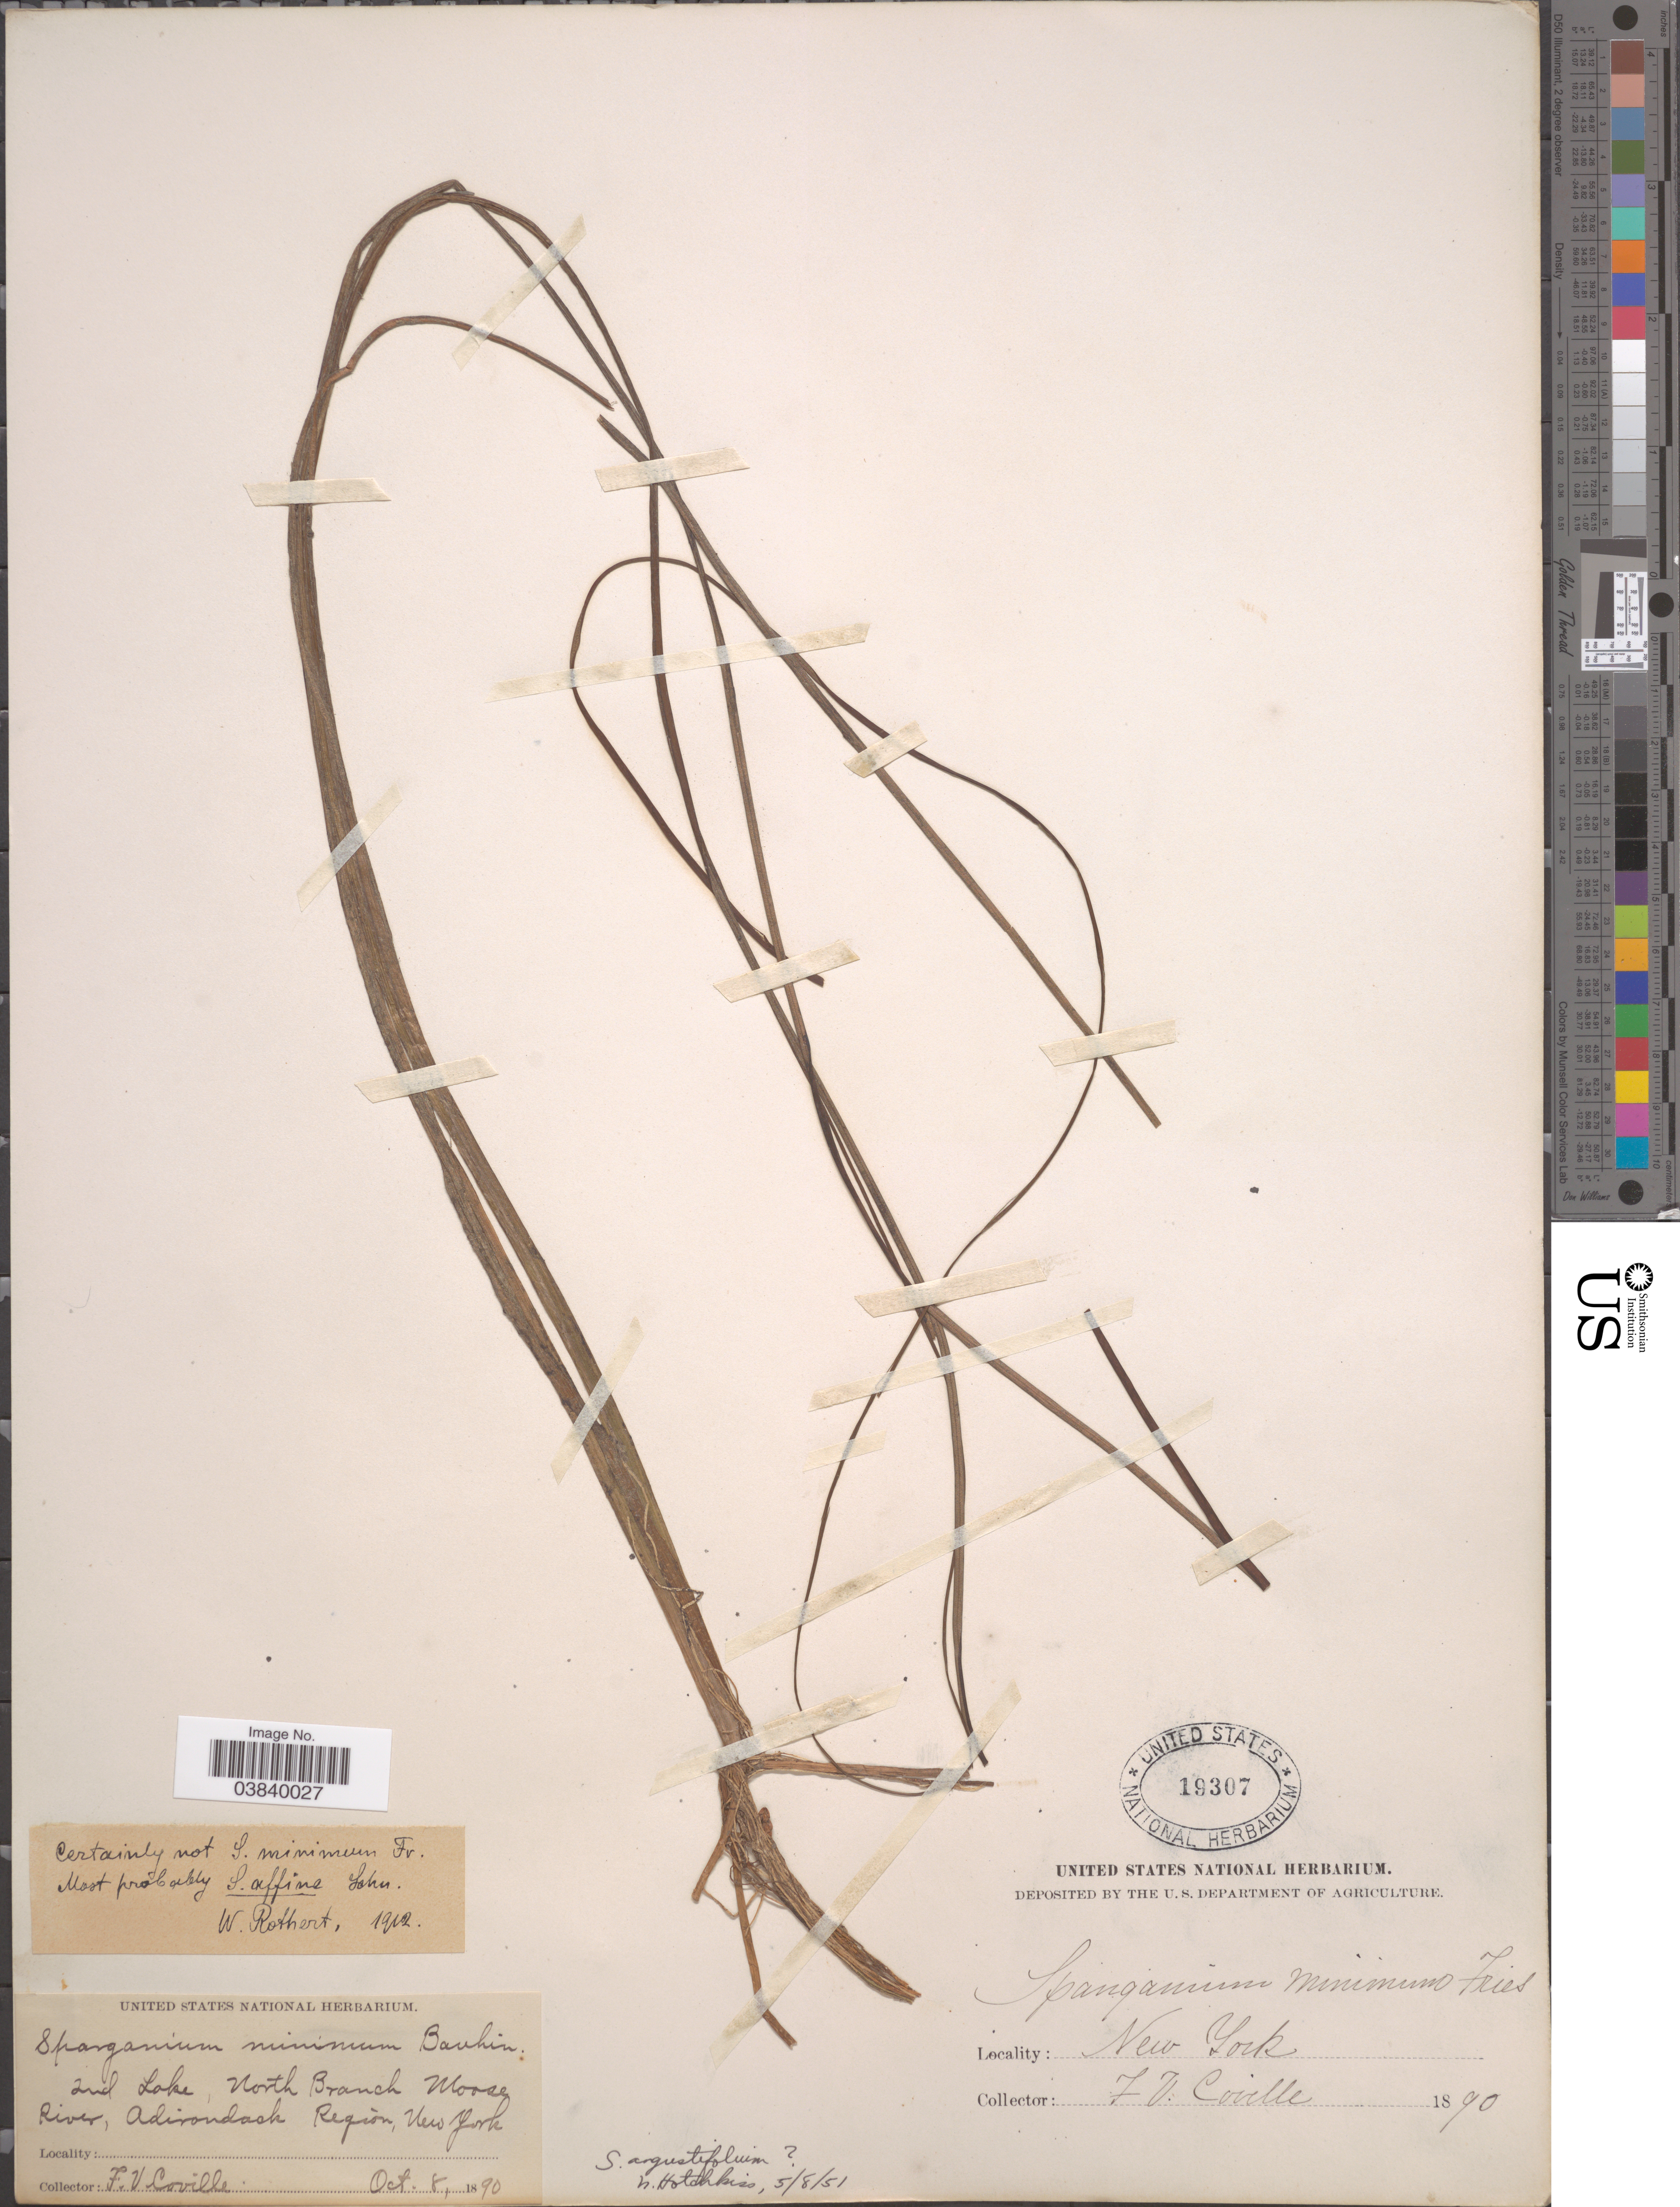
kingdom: Plantae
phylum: Tracheophyta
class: Liliopsida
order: Poales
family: Typhaceae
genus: Sparganium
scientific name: Sparganium angustifolium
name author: Michx.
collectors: F. V. Coville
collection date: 1890-10-08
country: United States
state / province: New York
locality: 2nd Lake, North Branch Moose River, Adirondack Region.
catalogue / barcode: US 19307